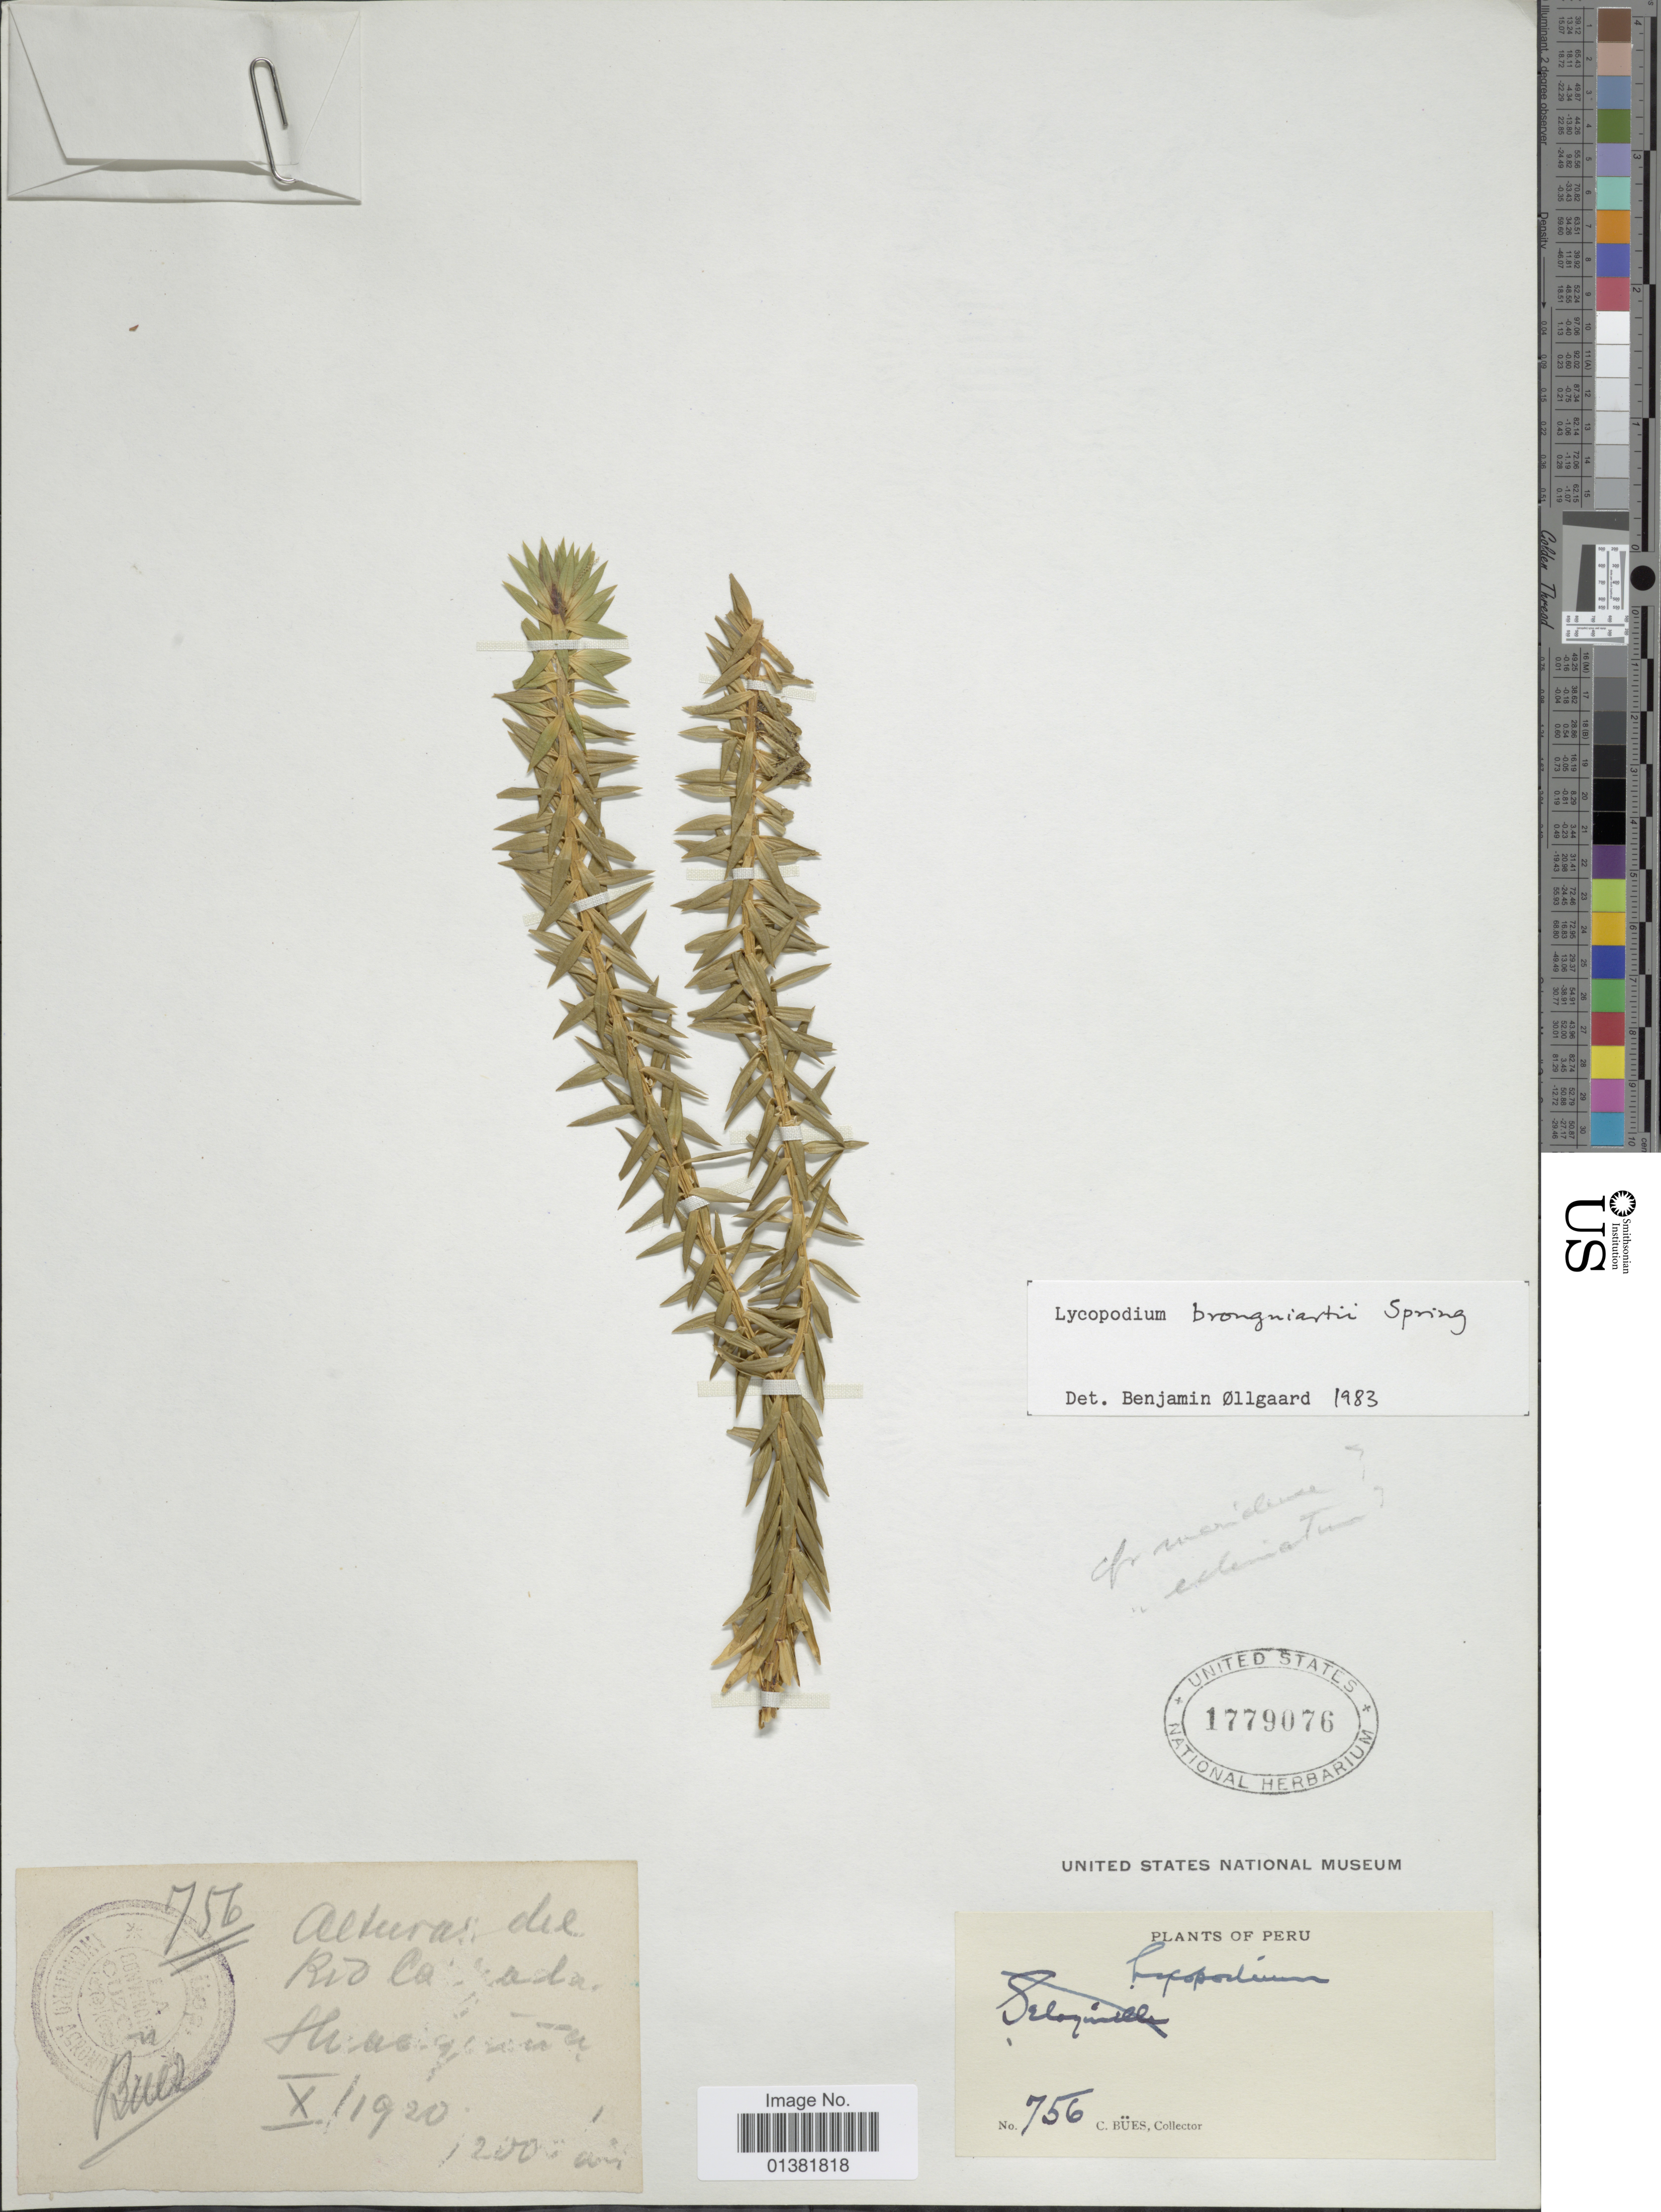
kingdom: Plantae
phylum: Tracheophyta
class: Lycopodiopsida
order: Lycopodiales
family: Lycopodiaceae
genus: Phlegmariurus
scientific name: Phlegmariurus brongniartii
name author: (Spring) B. Øllg.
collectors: C. Bues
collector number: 756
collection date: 1920-10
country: Peru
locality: Alturas du Rio la pada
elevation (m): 610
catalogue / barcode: US 1779076